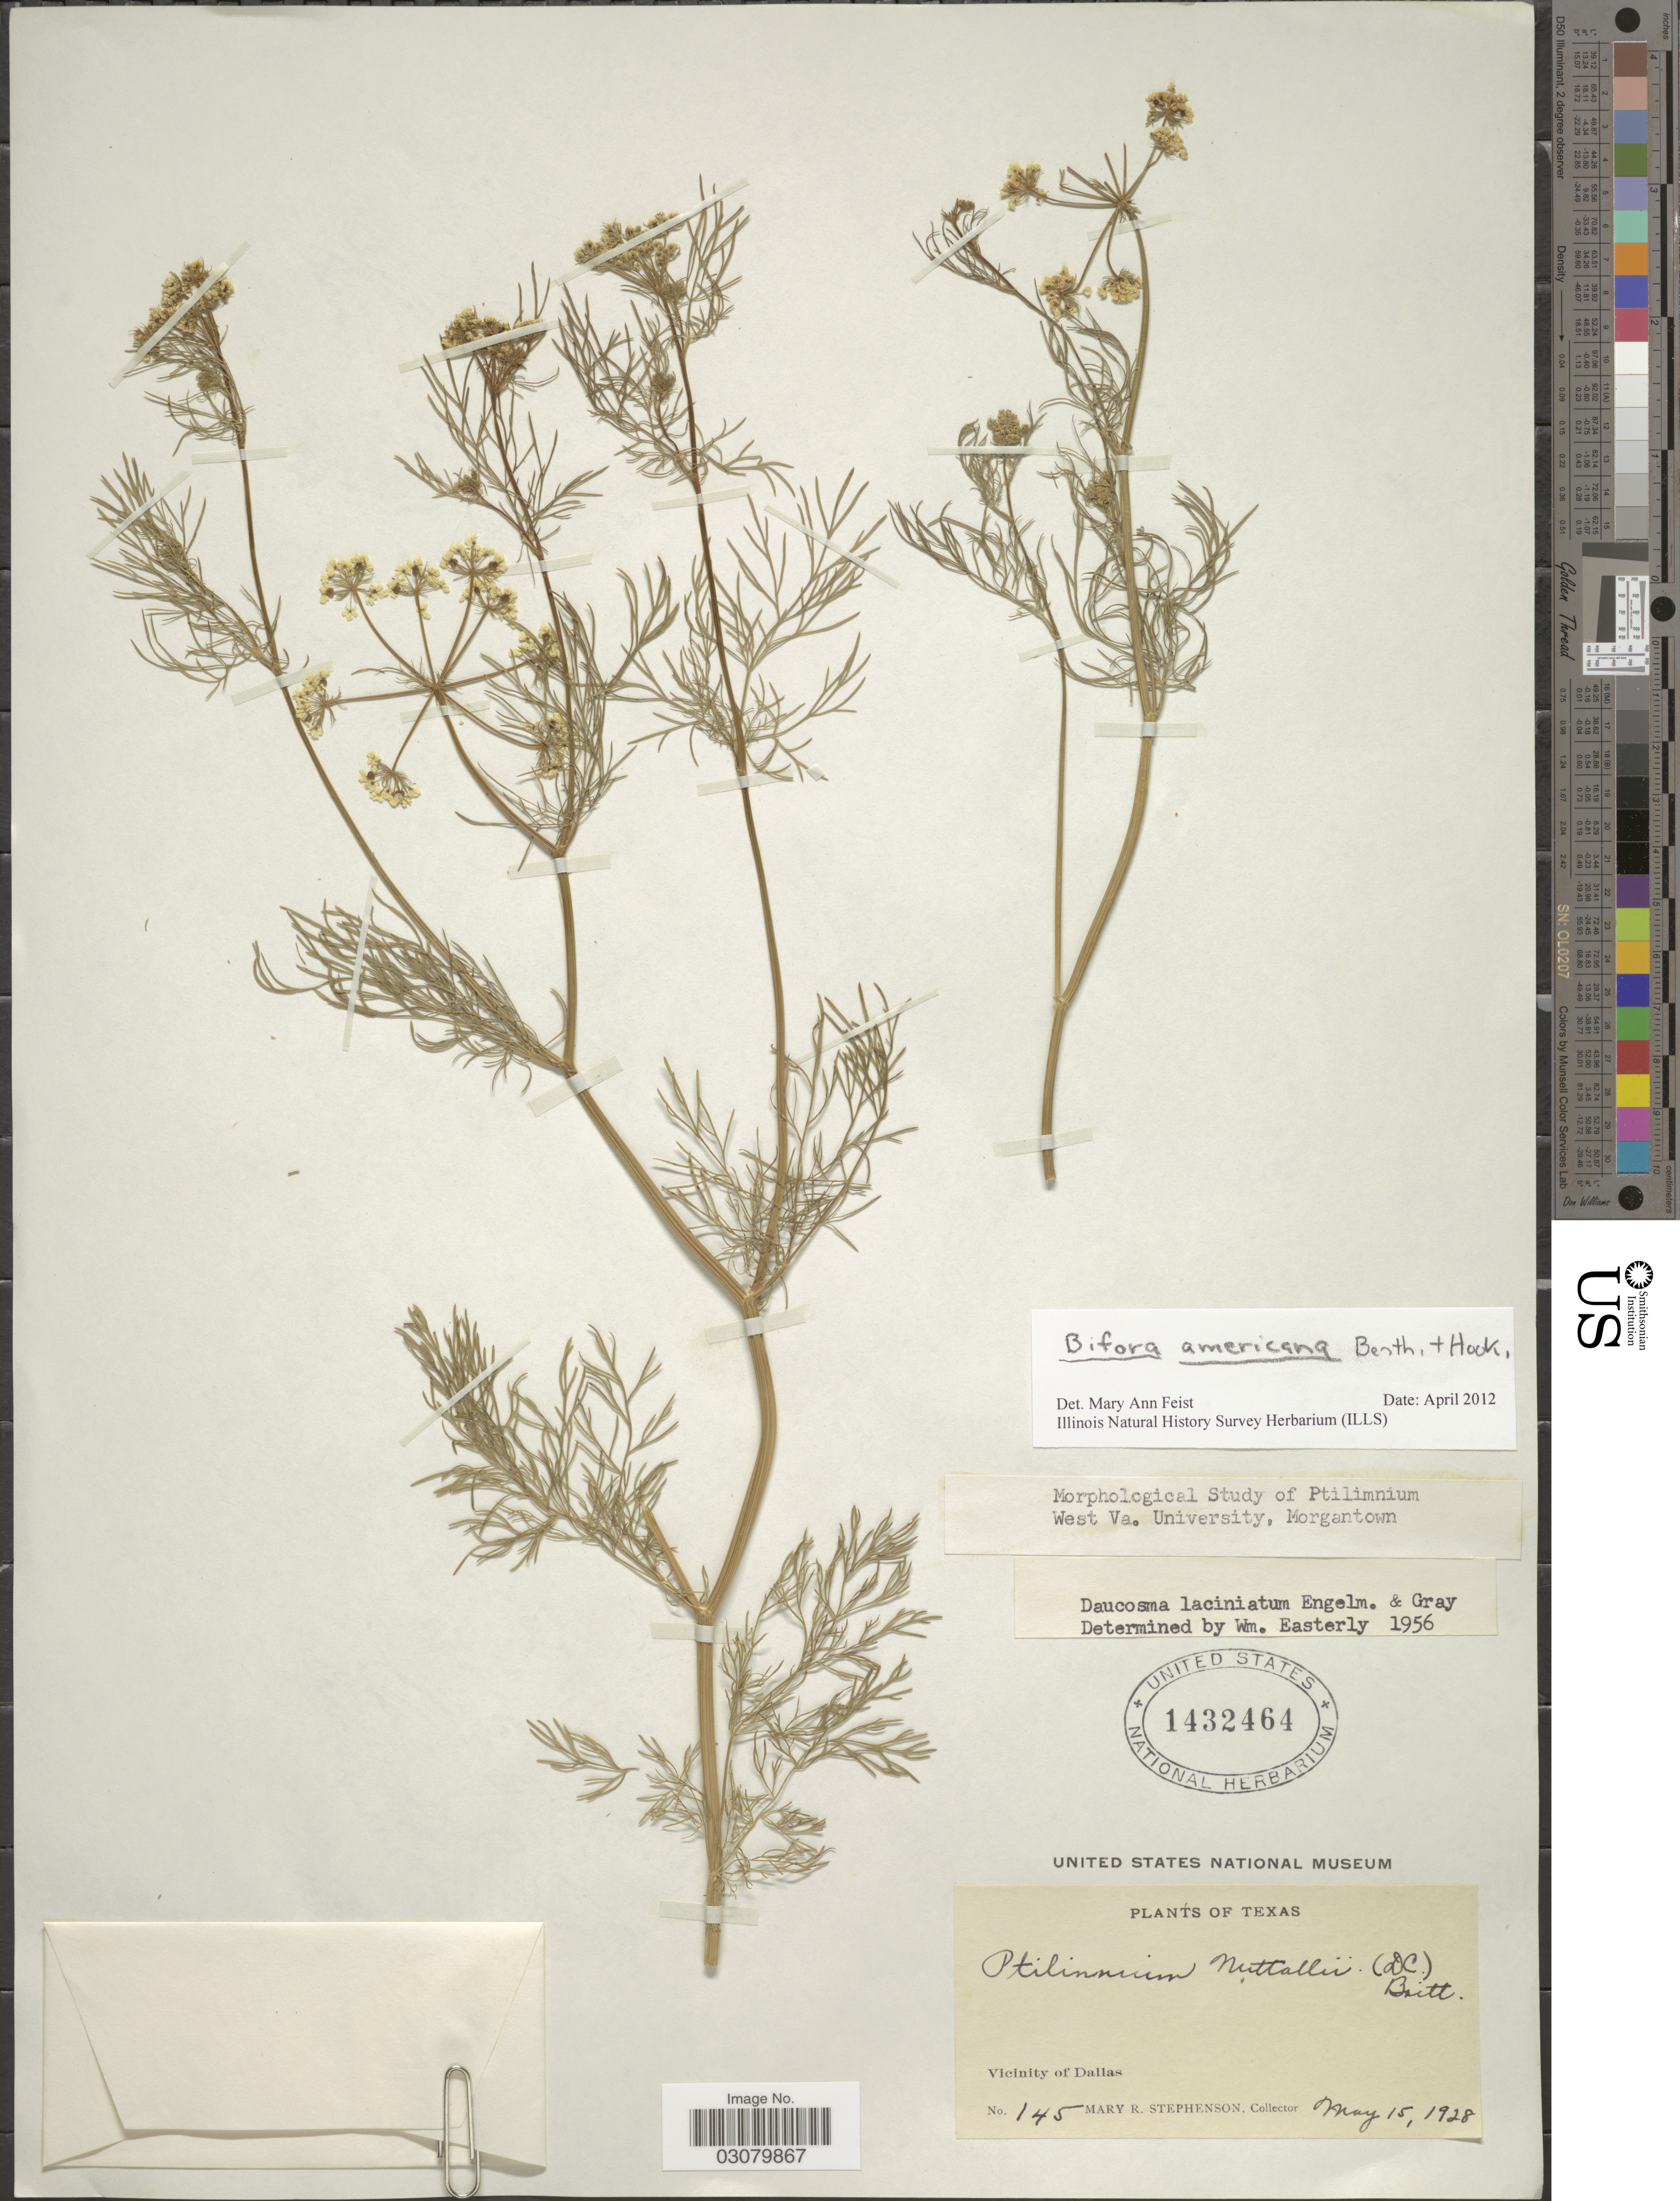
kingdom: Plantae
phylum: Tracheophyta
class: Magnoliopsida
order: Apiales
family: Apiaceae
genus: Bifora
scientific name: Bifora americana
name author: (DC.) Benth. & Hook. f. ex S. Watson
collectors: M. Stephenson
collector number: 145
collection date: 1928-05-15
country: United States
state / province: Texas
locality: Vicinity of Dallas.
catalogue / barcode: US 1432464